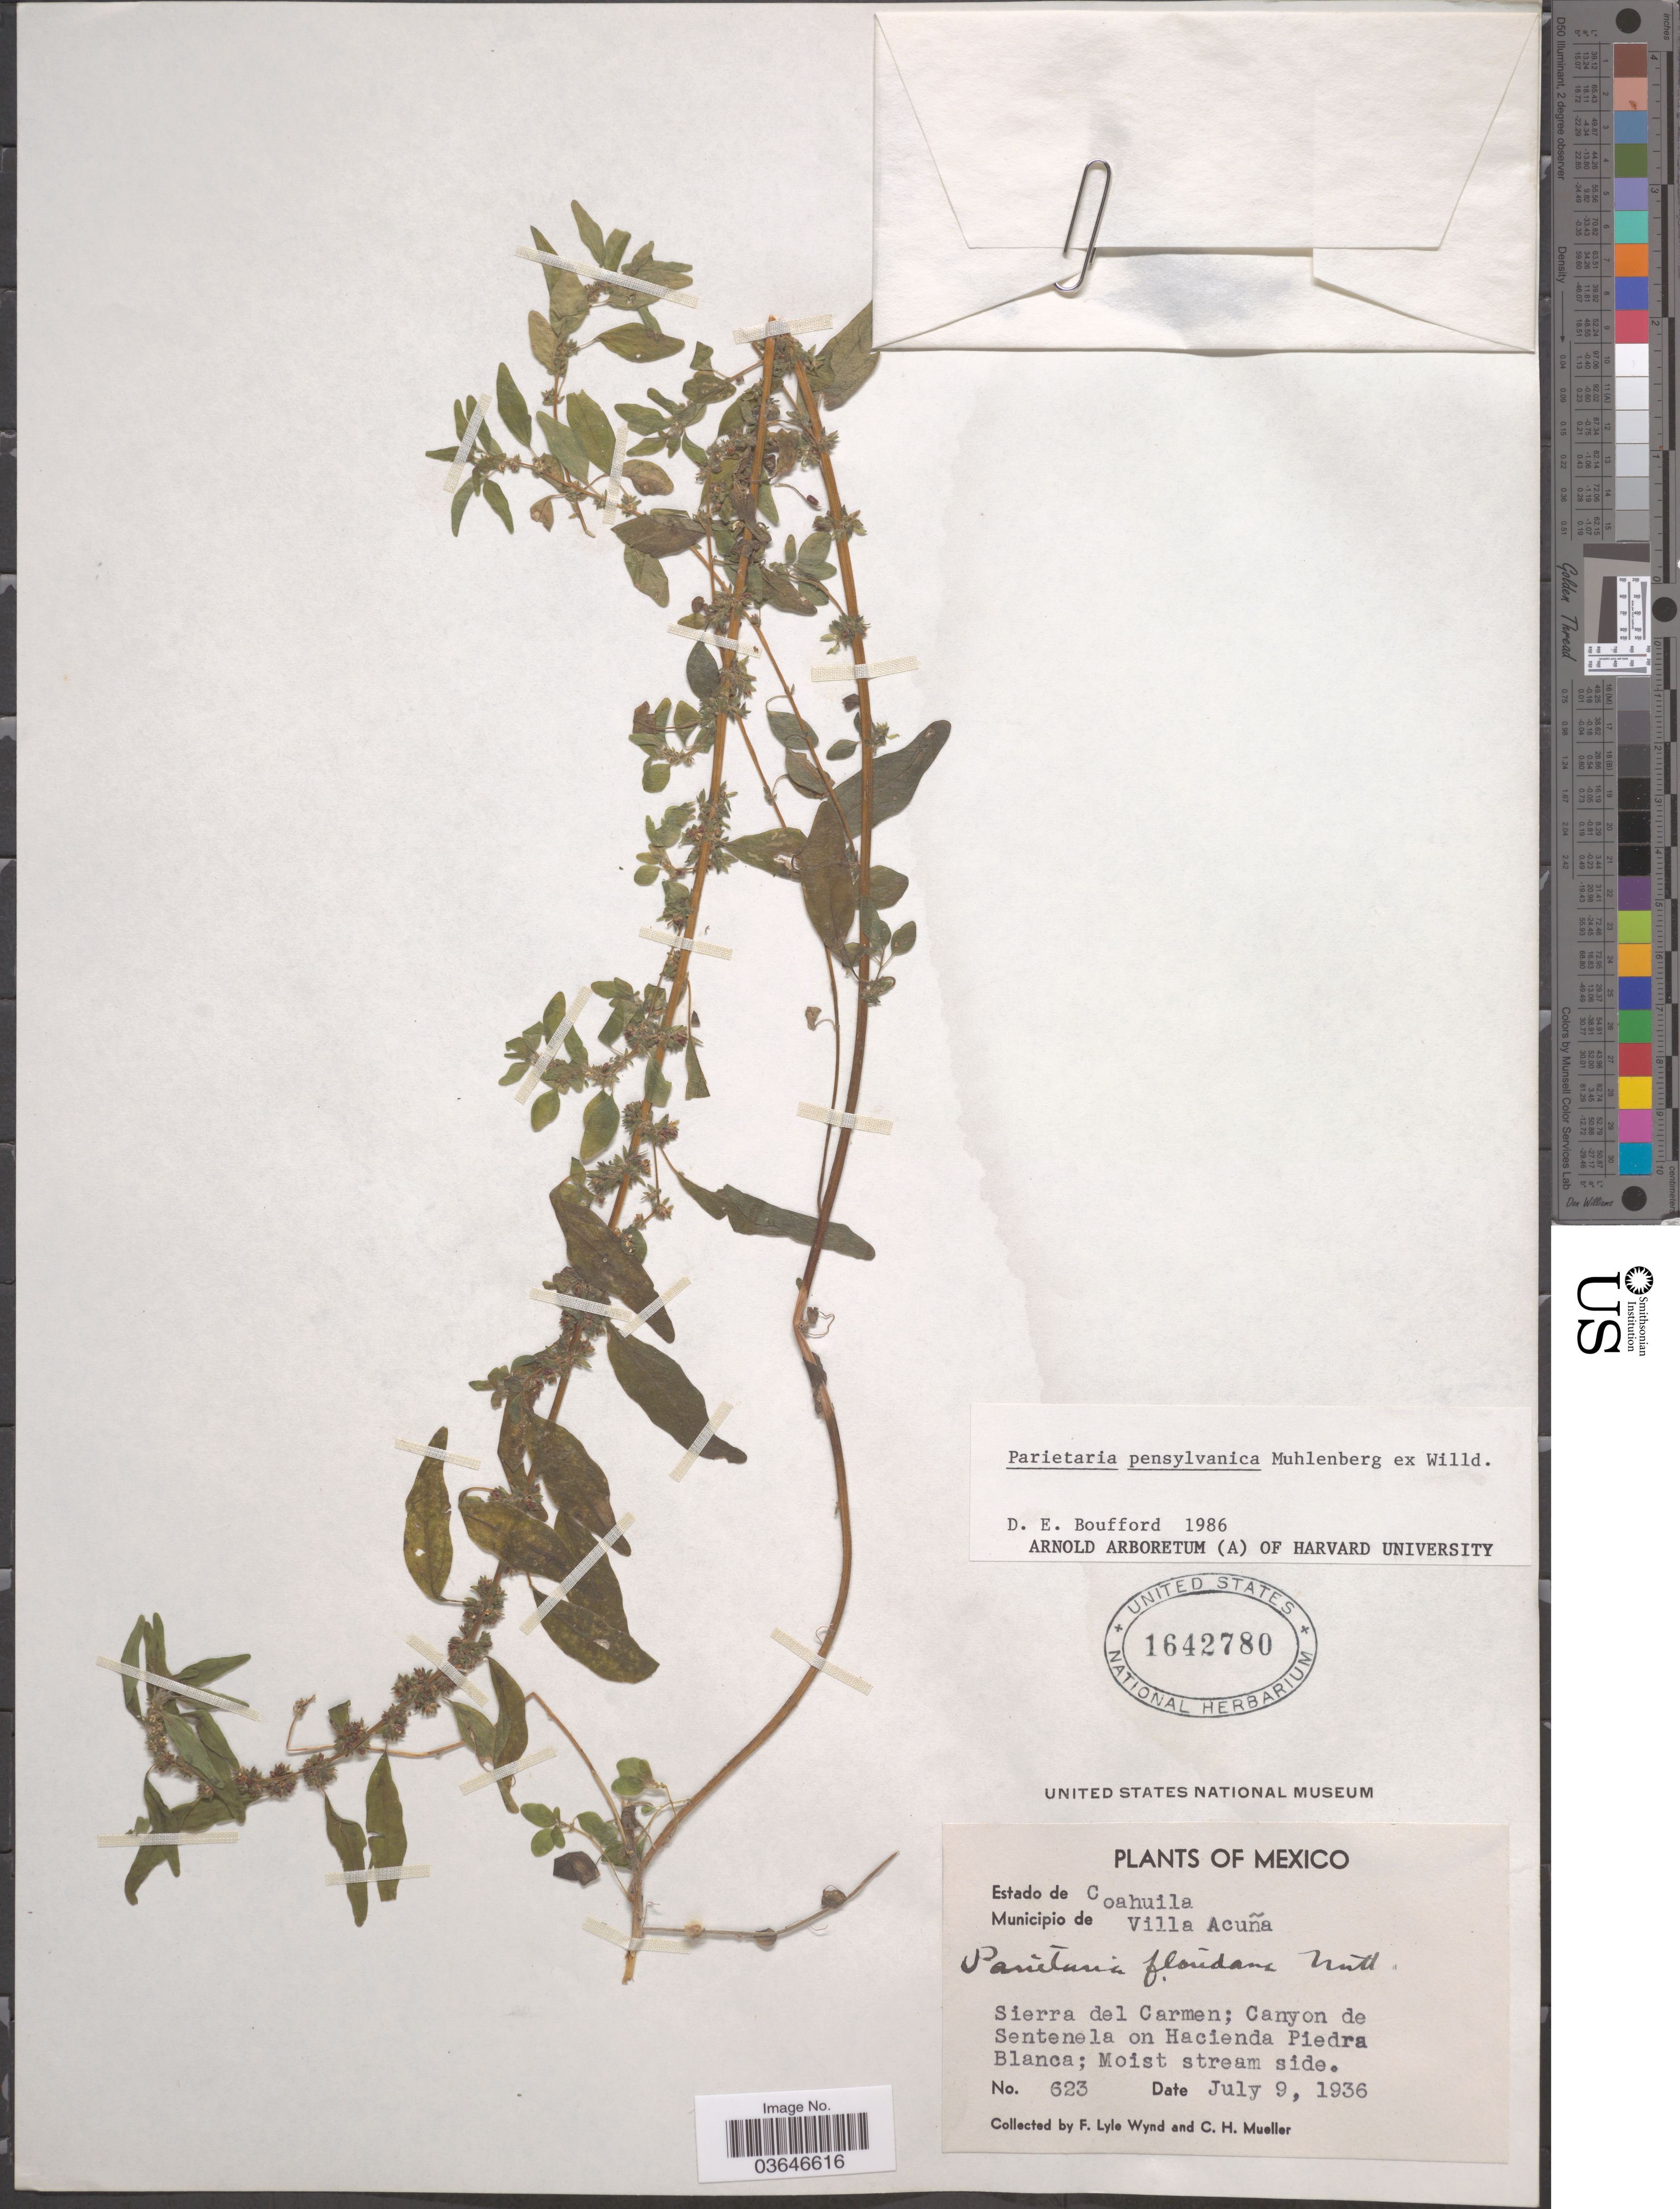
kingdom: Plantae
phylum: Tracheophyta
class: Magnoliopsida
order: Rosales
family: Urticaceae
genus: Parietaria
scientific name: Parietaria pensylvanica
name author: Muhl. ex Willd.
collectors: F. L. Wynd & C. H. Mueller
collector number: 623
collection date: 1936-07-09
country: Mexico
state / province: Coahuila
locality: Estado de Coahuila. Municipio de Villa Acuña. Sierra del Carmen; Canyon de Sentenela on Hacienda Piedra Blanca.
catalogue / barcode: US 1642780